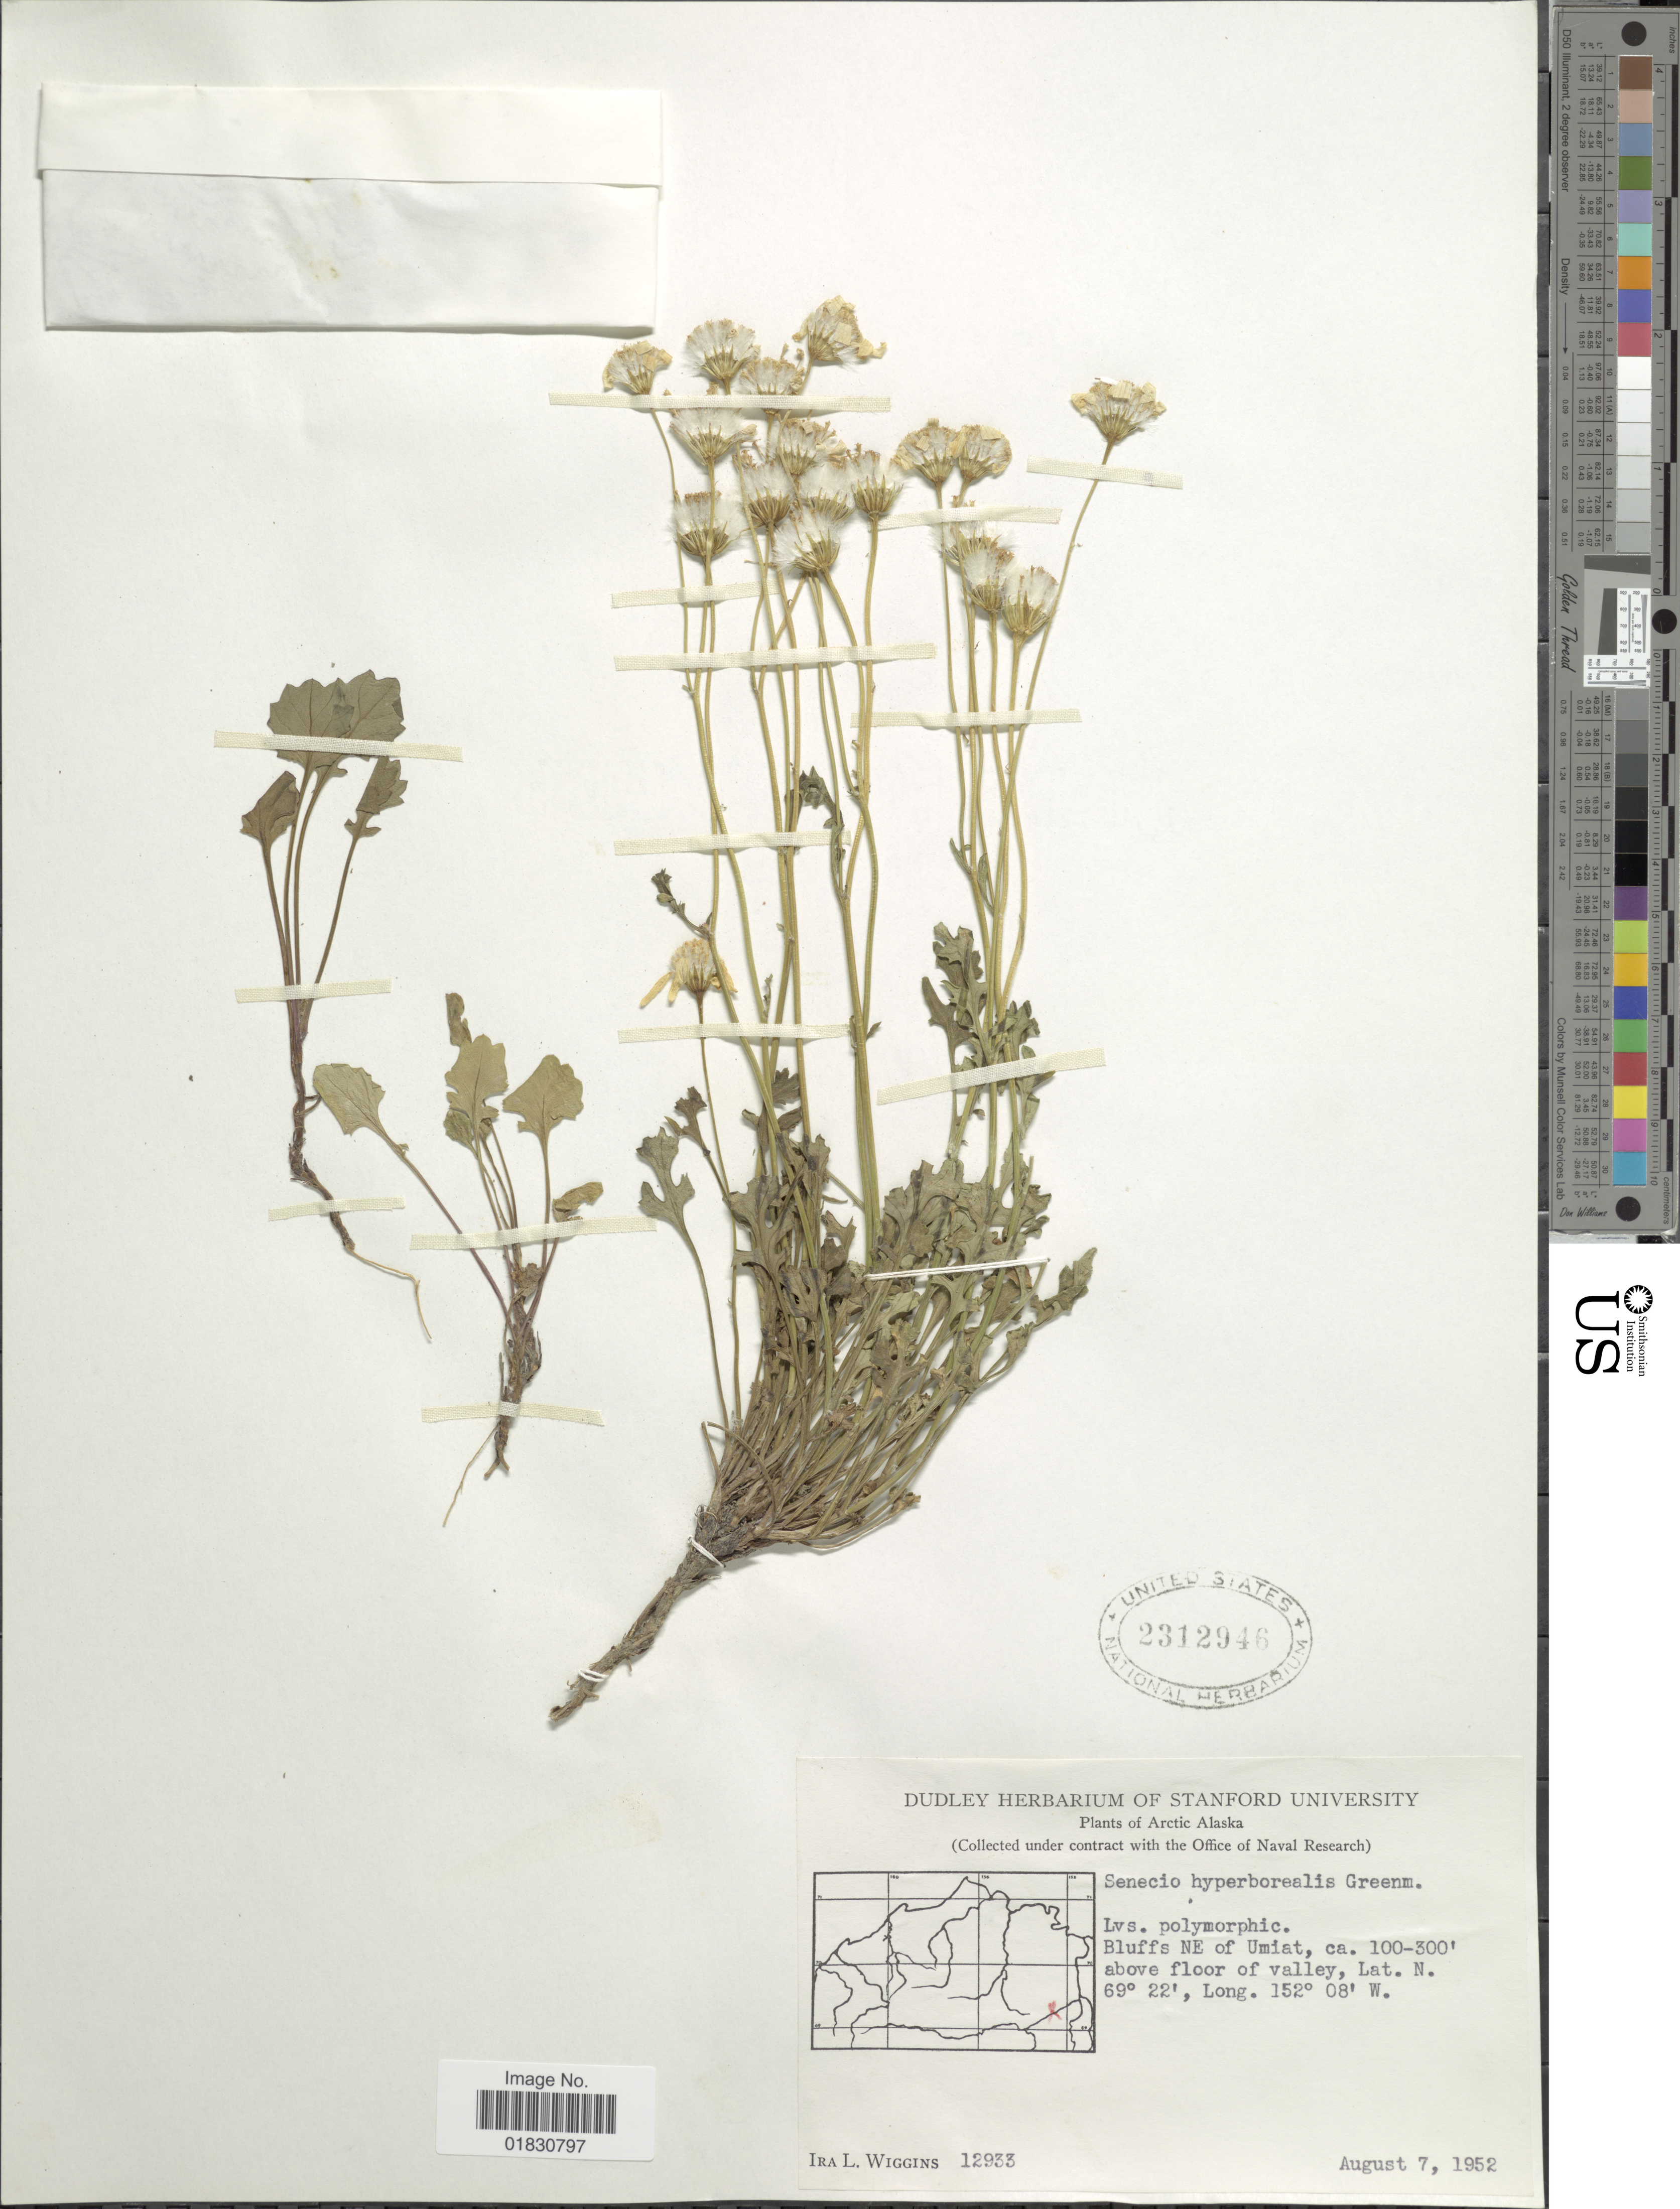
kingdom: Plantae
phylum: Tracheophyta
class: Magnoliopsida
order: Asterales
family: Asteraceae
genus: Packera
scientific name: Packera hyperborealis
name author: (Greene) Á. Löve & D. Löve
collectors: I. L. Wiggins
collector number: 12933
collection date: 1952-08-07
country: United States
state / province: Alaska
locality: Arctic Alaska, Bluffs NE of Umiat, above floor of valley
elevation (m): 30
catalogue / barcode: US 2312946